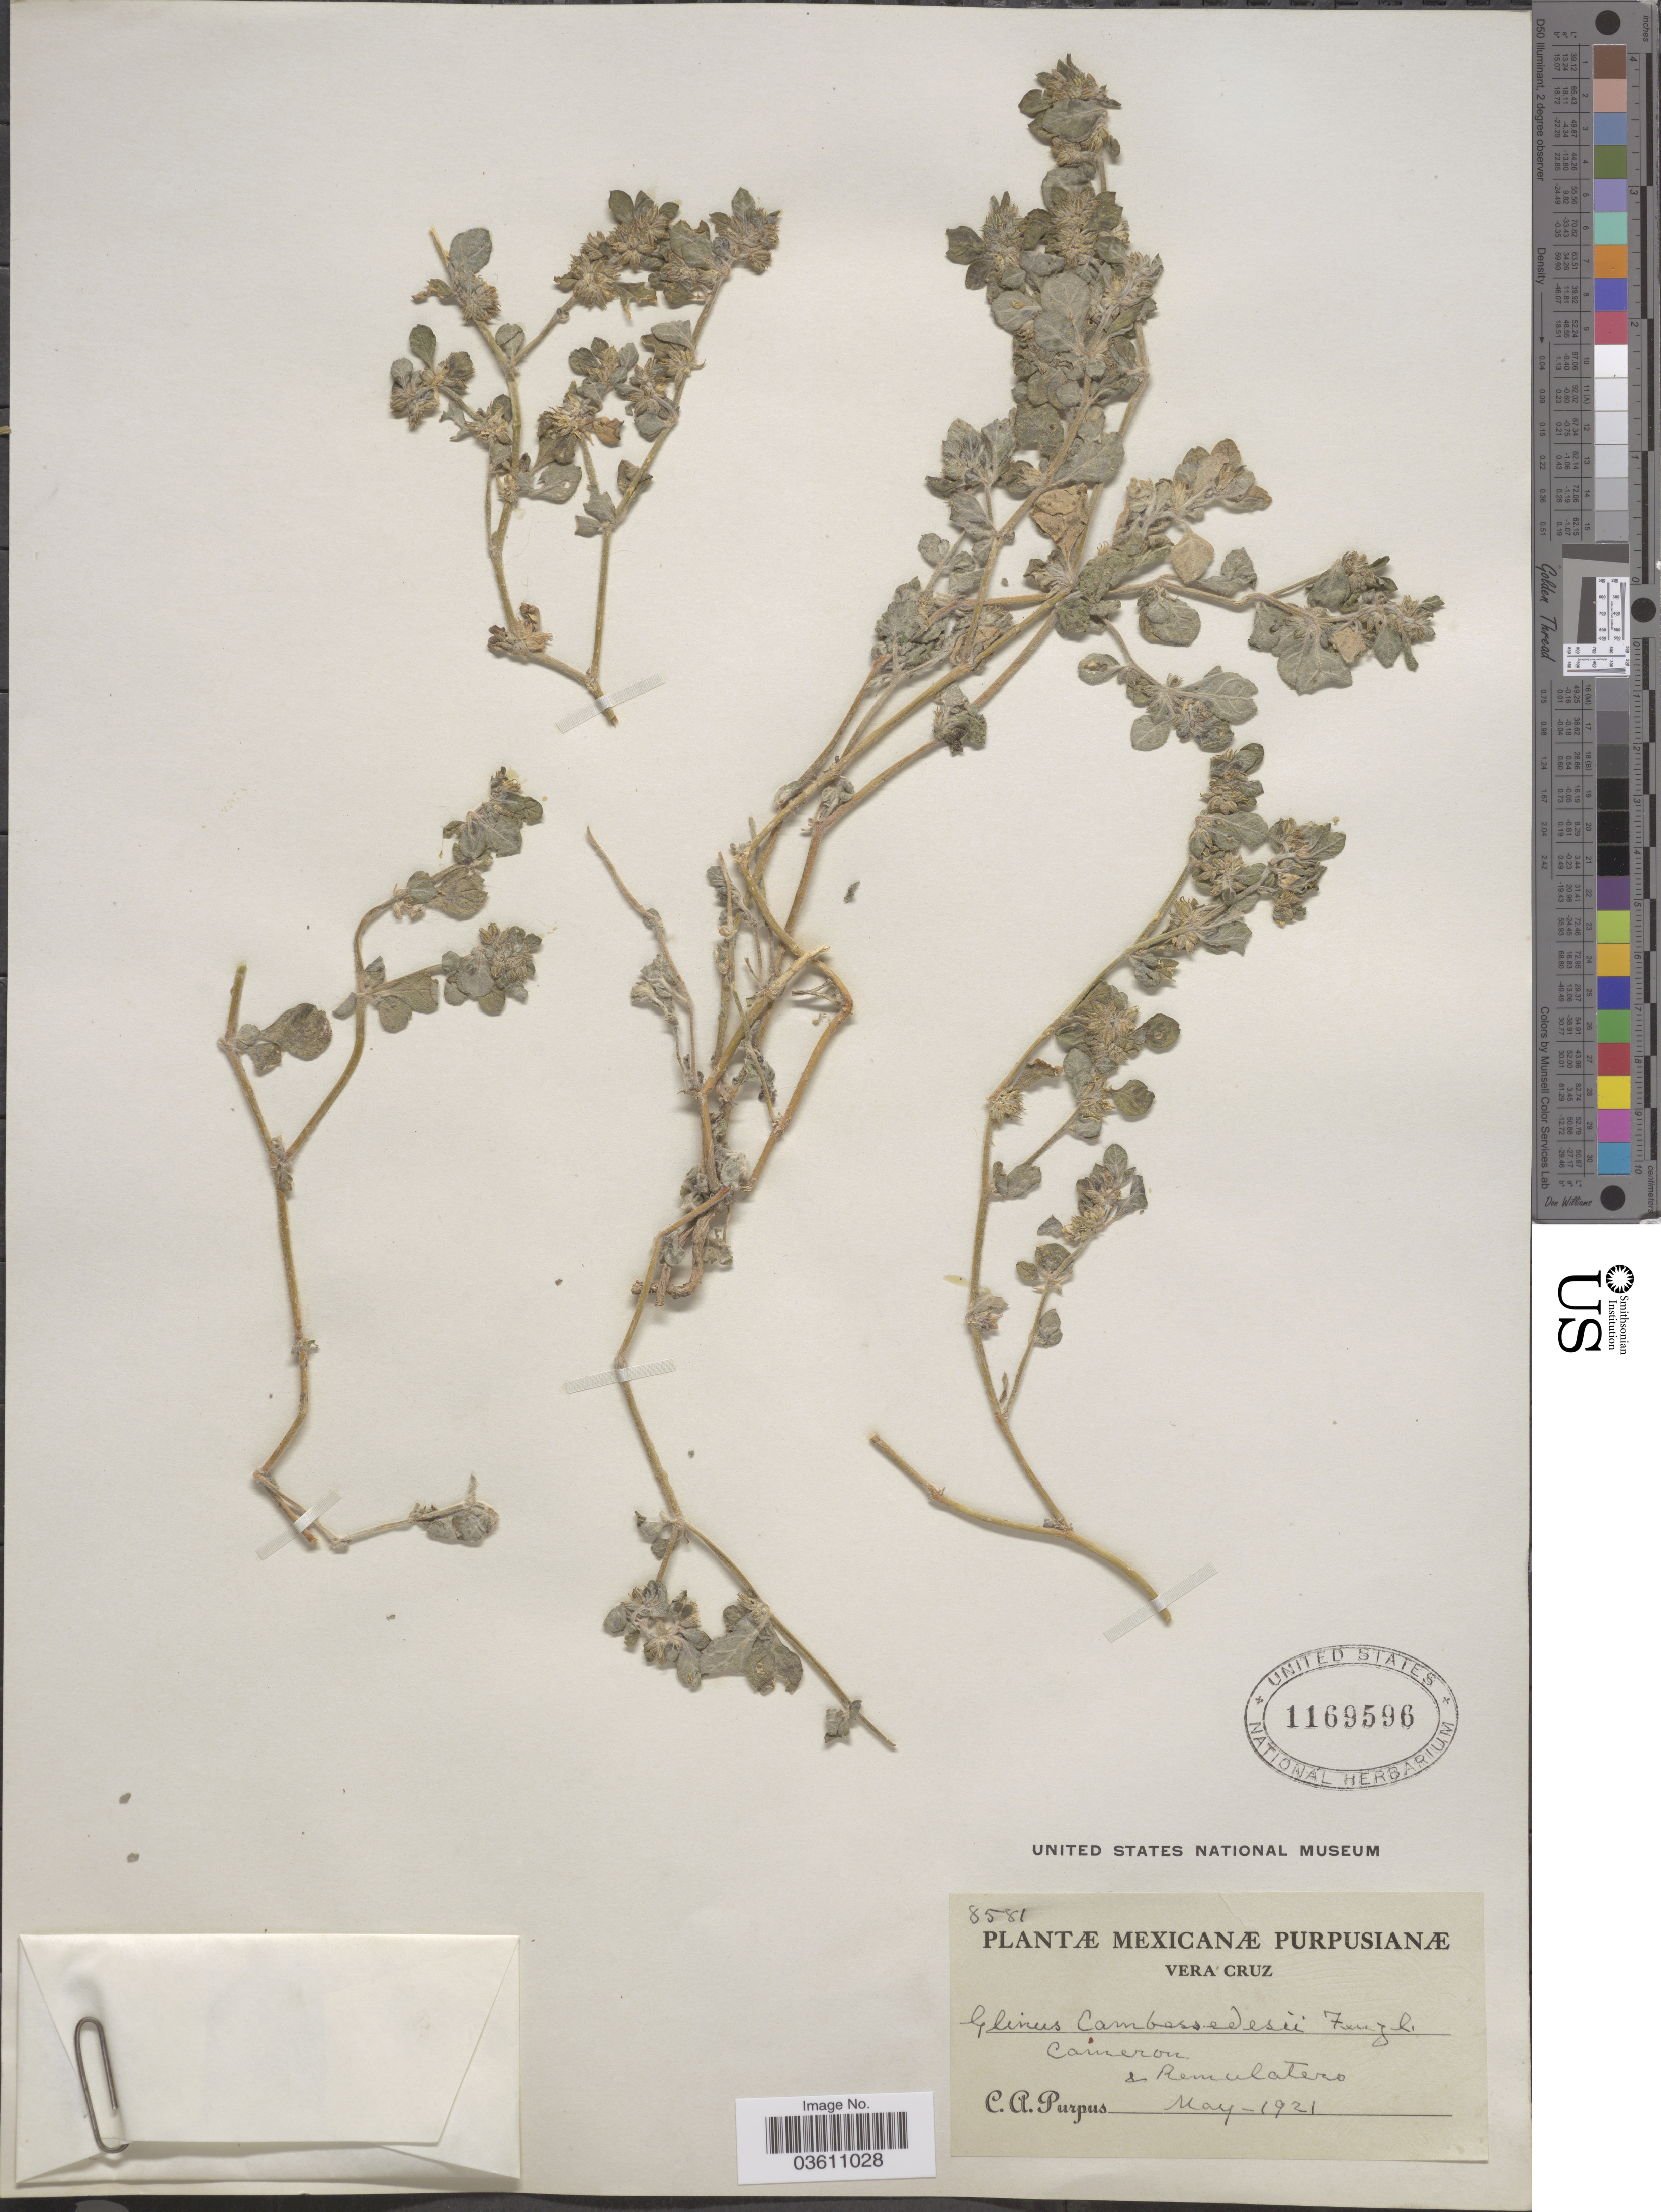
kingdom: Plantae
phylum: Tracheophyta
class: Magnoliopsida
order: Caryophyllales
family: Molluginaceae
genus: Glinus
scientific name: Glinus radiatus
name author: (Ruiz & Pav.) Rohrb.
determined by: Strong, Mark T., (BOT), Smithsonian Institution - National Museum of Natural History (UNITED STATES)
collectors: C. A. Purpus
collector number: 8581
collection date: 1921-05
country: Mexico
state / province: Veracruz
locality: Vera Cruz. Cameron & Remulatero.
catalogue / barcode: US 1169596